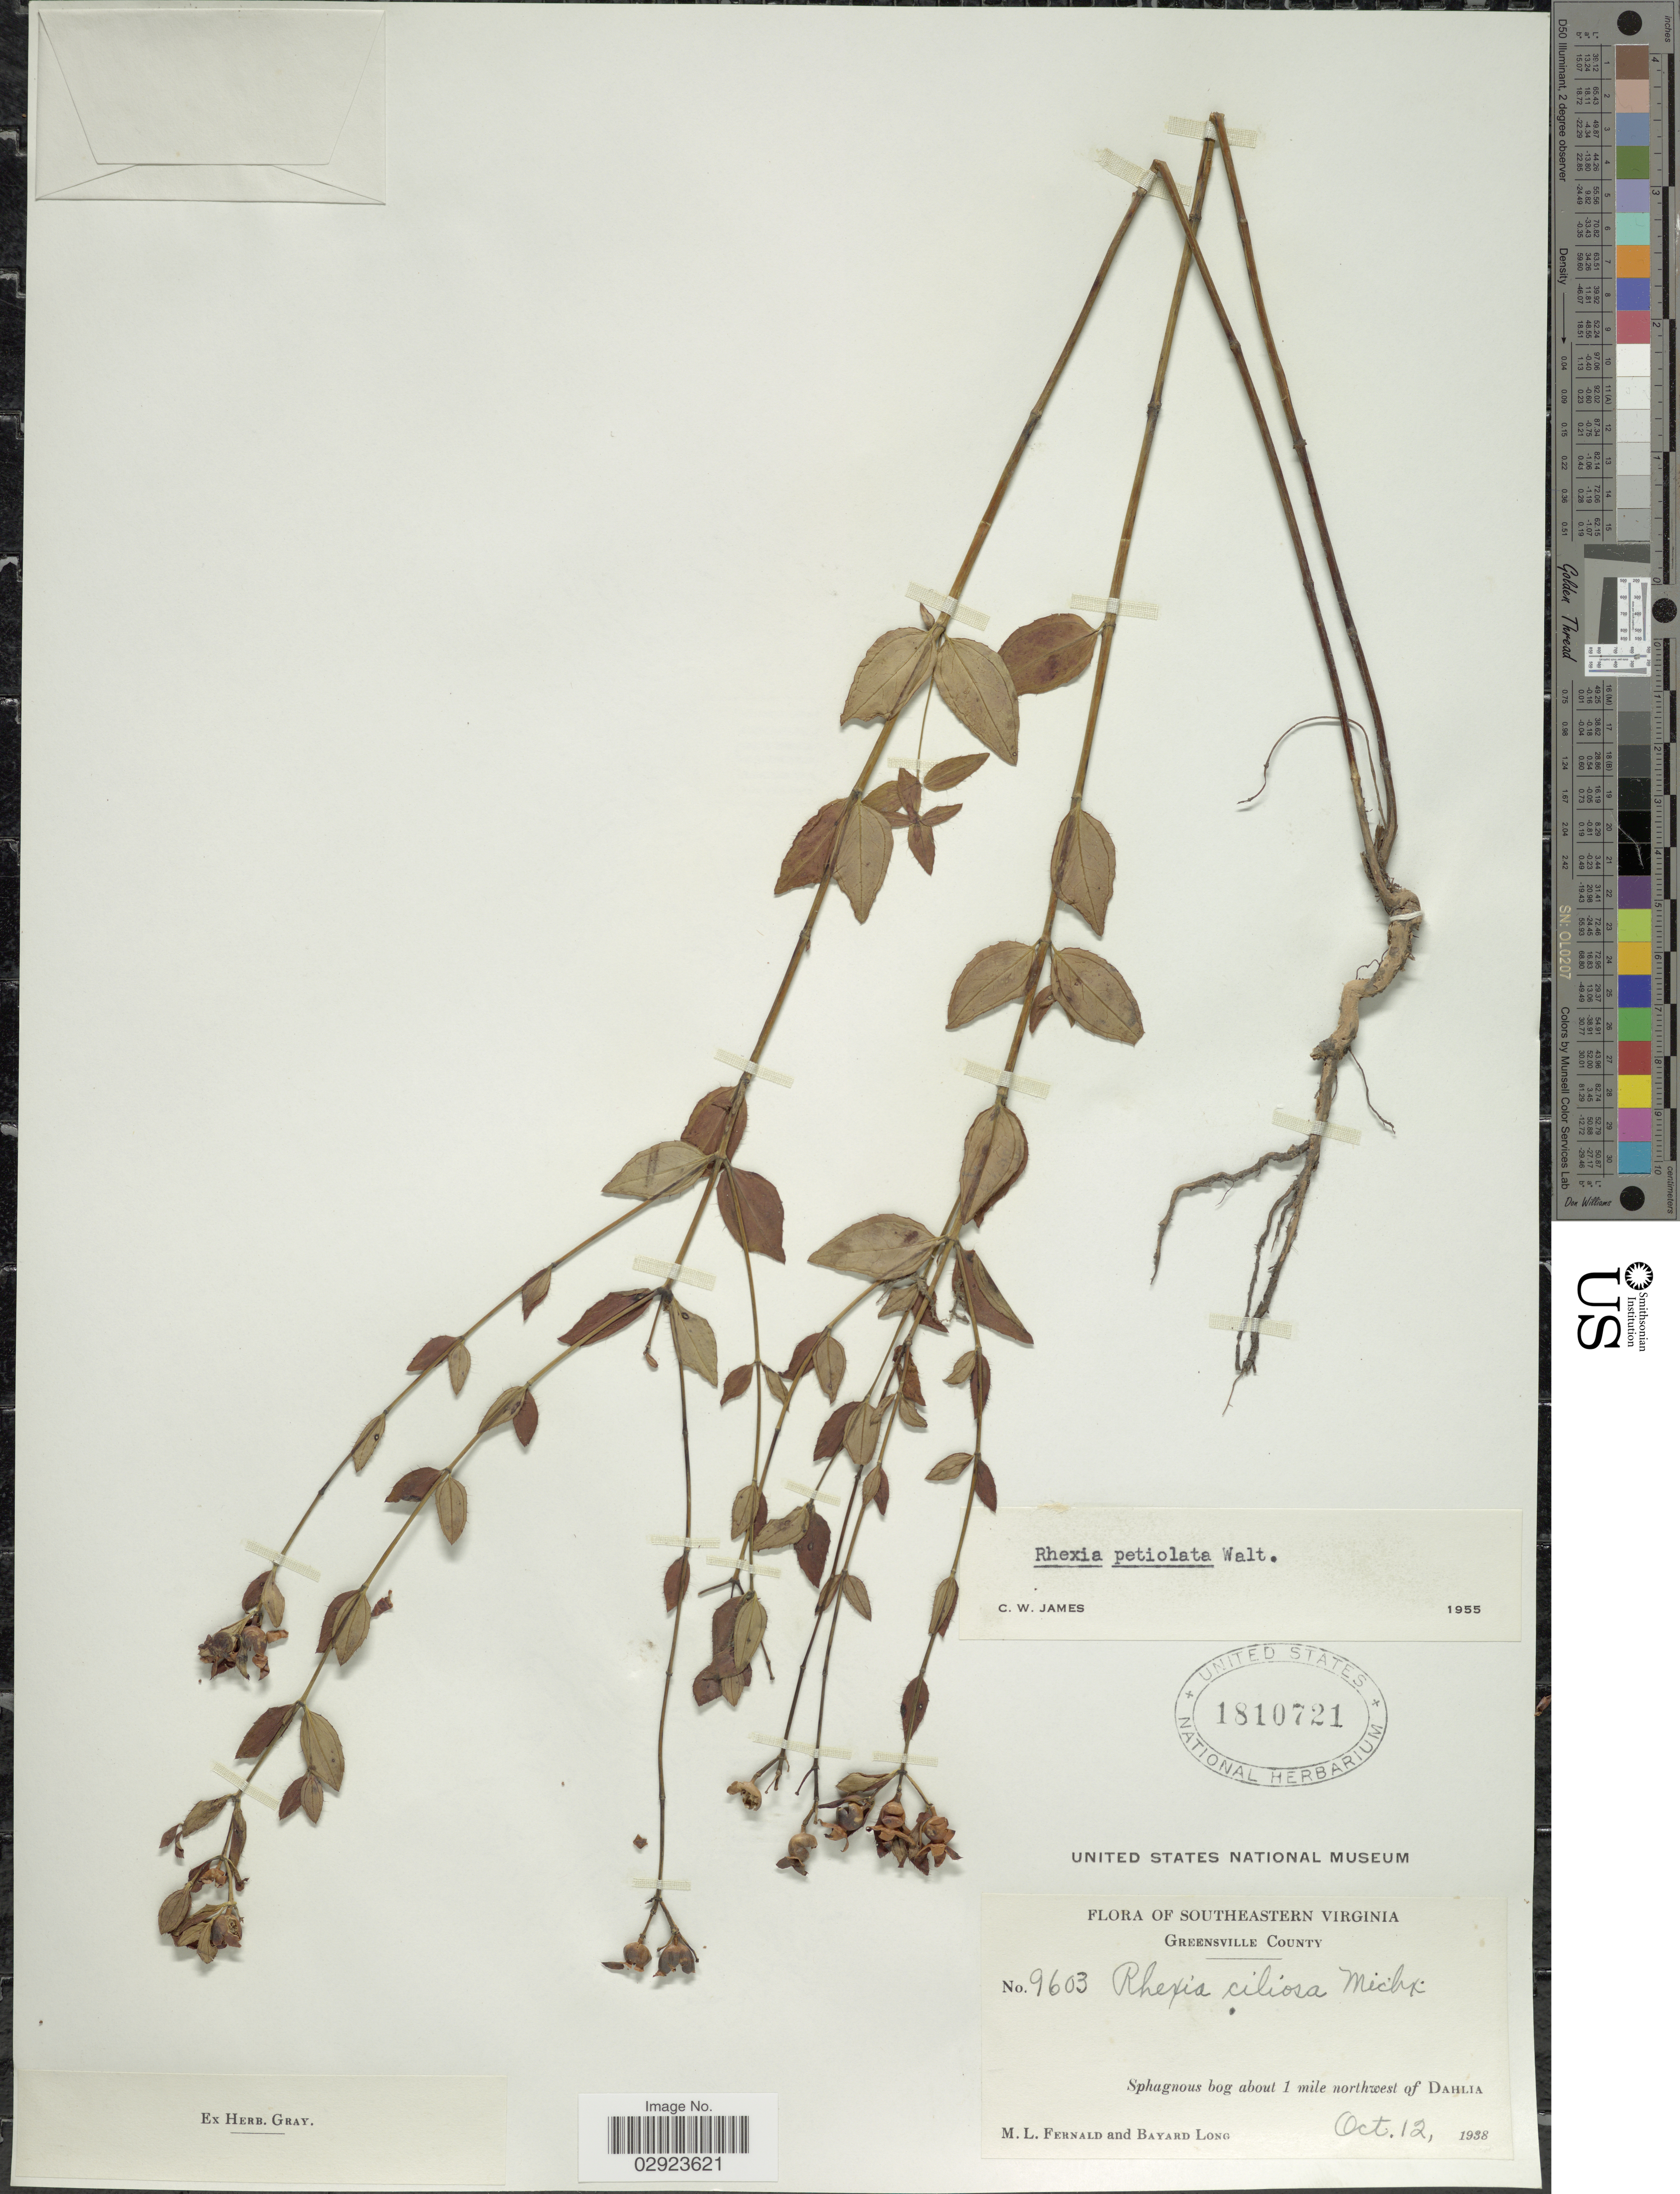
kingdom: Plantae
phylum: Tracheophyta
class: Magnoliopsida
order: Myrtales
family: Melastomataceae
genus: Rhexia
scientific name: Rhexia petiolata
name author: Walter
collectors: M. L. Fernald & B. Long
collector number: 9603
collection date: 1938-10-12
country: United States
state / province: Virginia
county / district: Greensville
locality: Southeastern Virginia. Greensville County. About 1 mile northwest of Dahlia.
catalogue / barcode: US 1810721